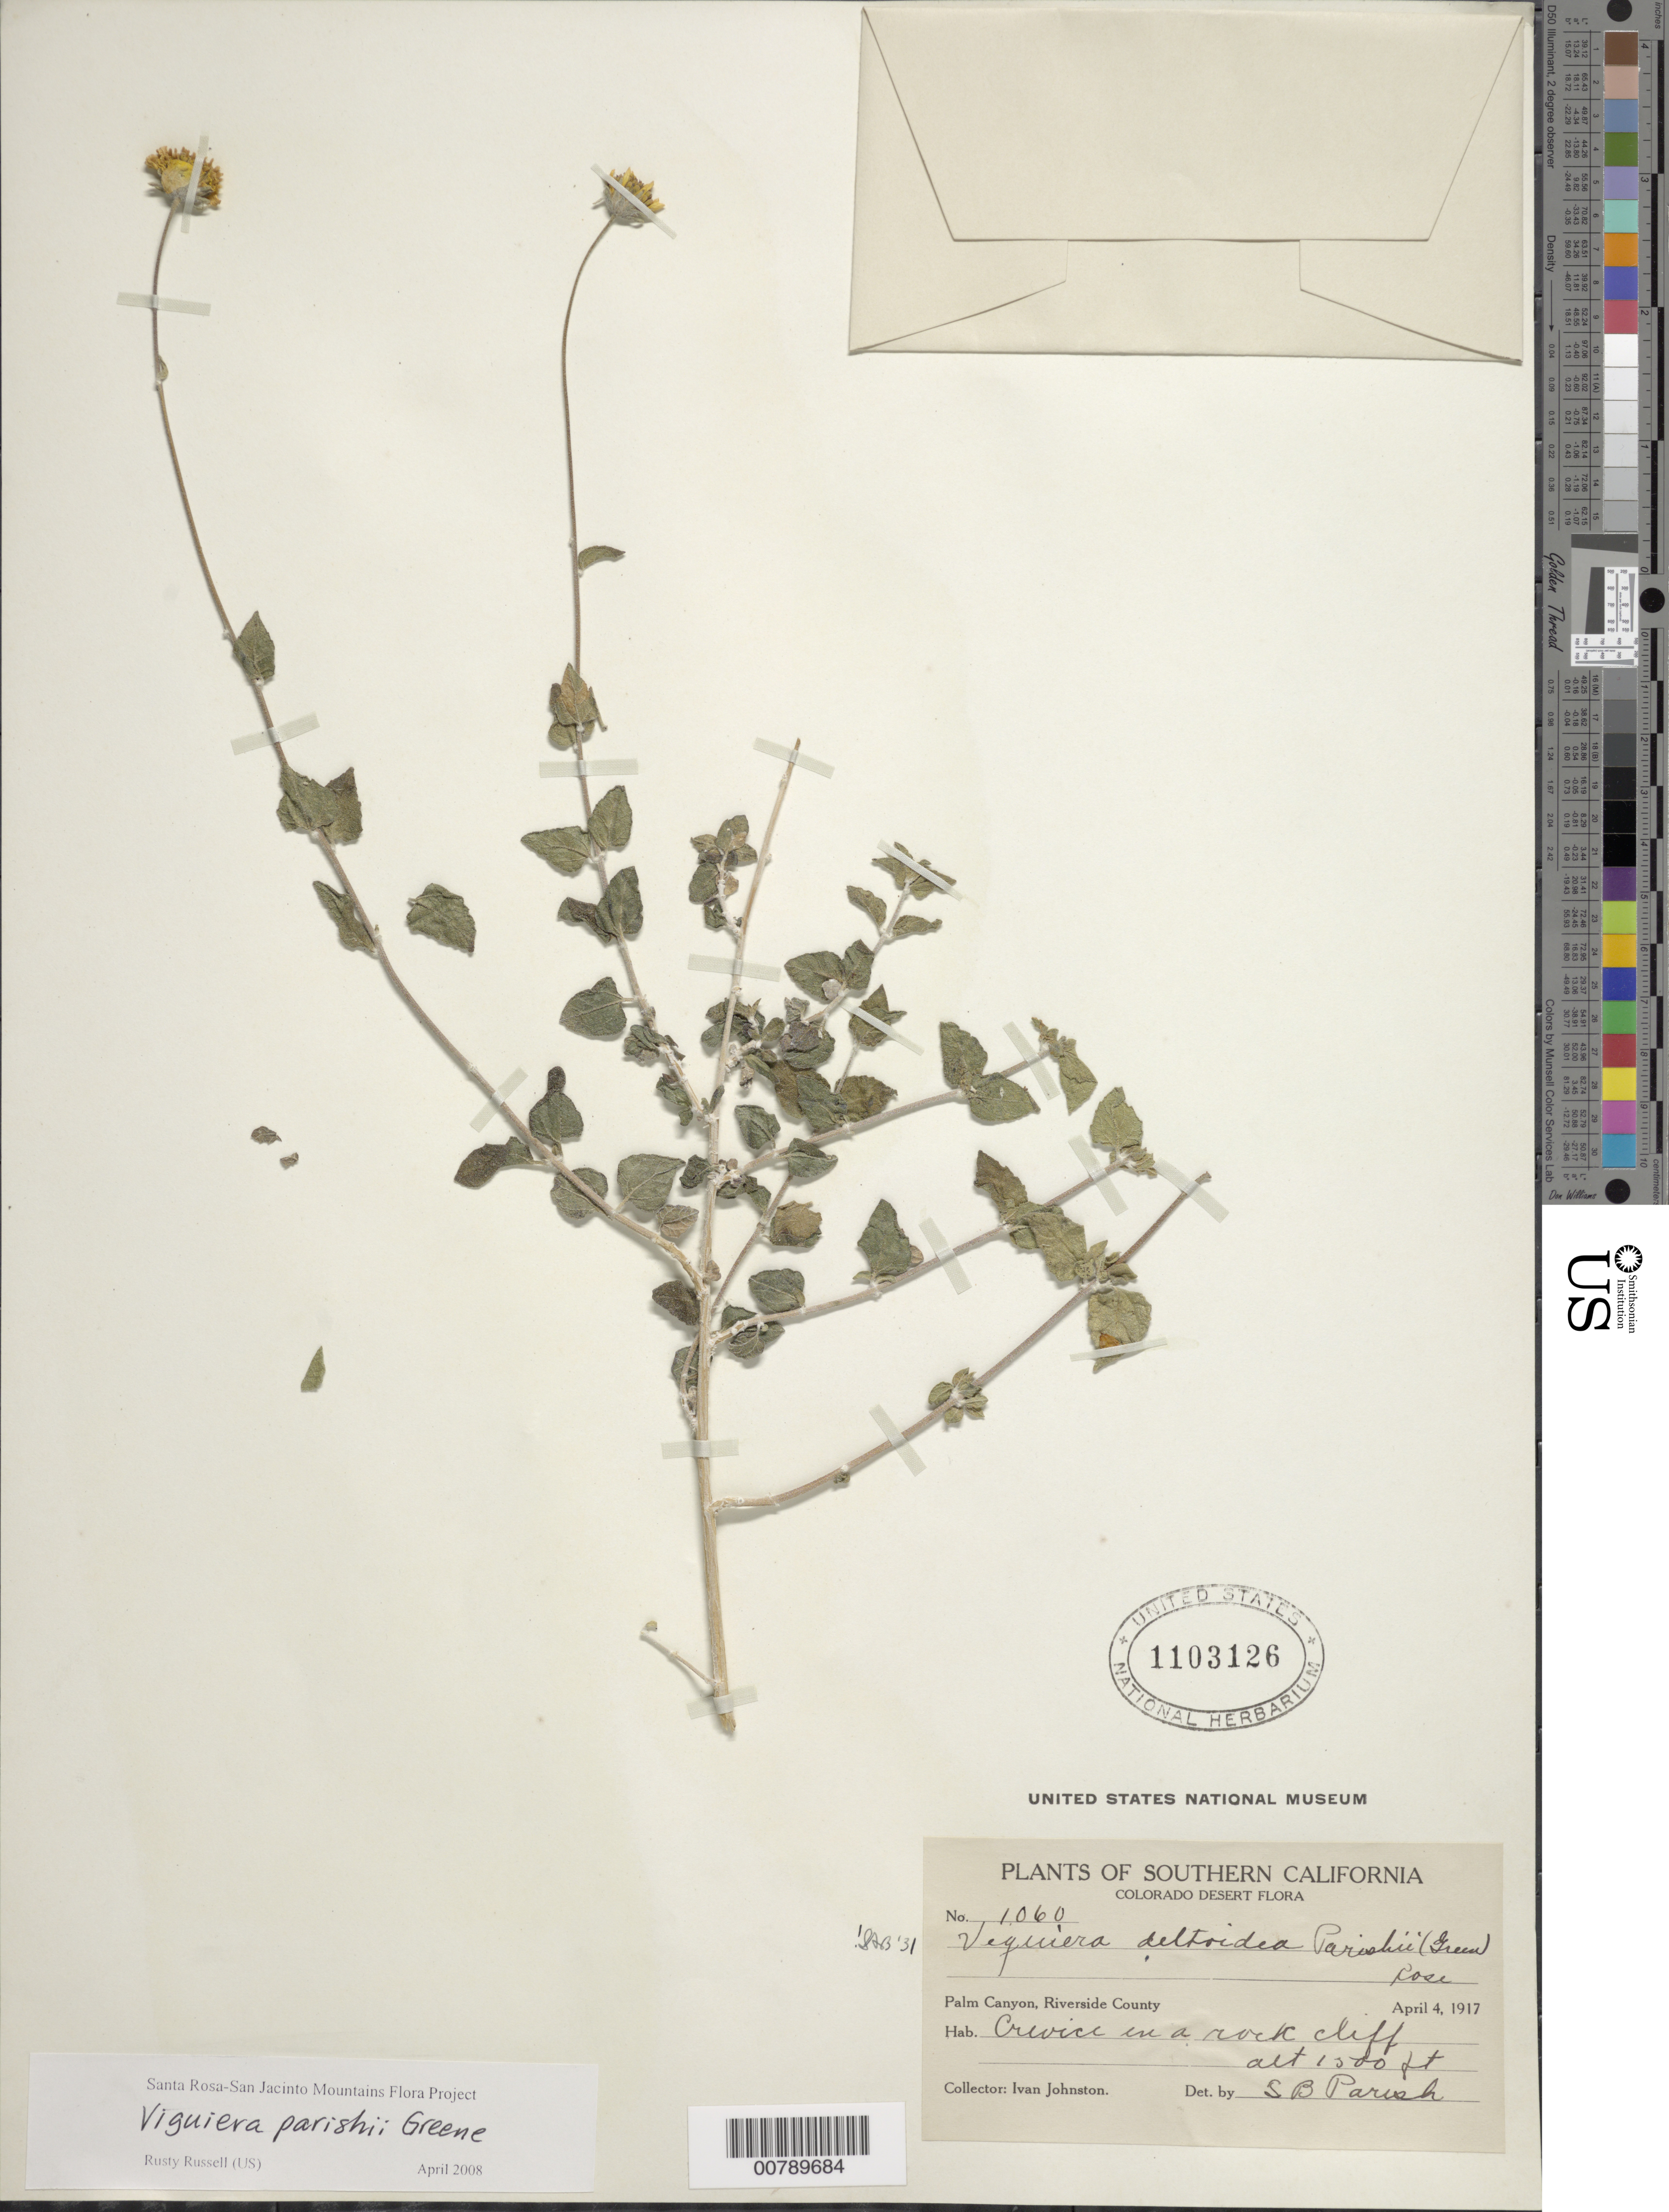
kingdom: Plantae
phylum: Tracheophyta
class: Magnoliopsida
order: Asterales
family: Asteraceae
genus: Viguiera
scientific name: Viguiera deltoidea var. parishii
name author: (Greene) Vasey & Rose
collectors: I.M. Johnston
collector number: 1060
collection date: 1917-04-04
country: United States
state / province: California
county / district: Riverside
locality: Southern California, Colorado Desert, Palm Canyon, Riverside County, Crevice in a rock cliff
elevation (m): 457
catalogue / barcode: US 1103126